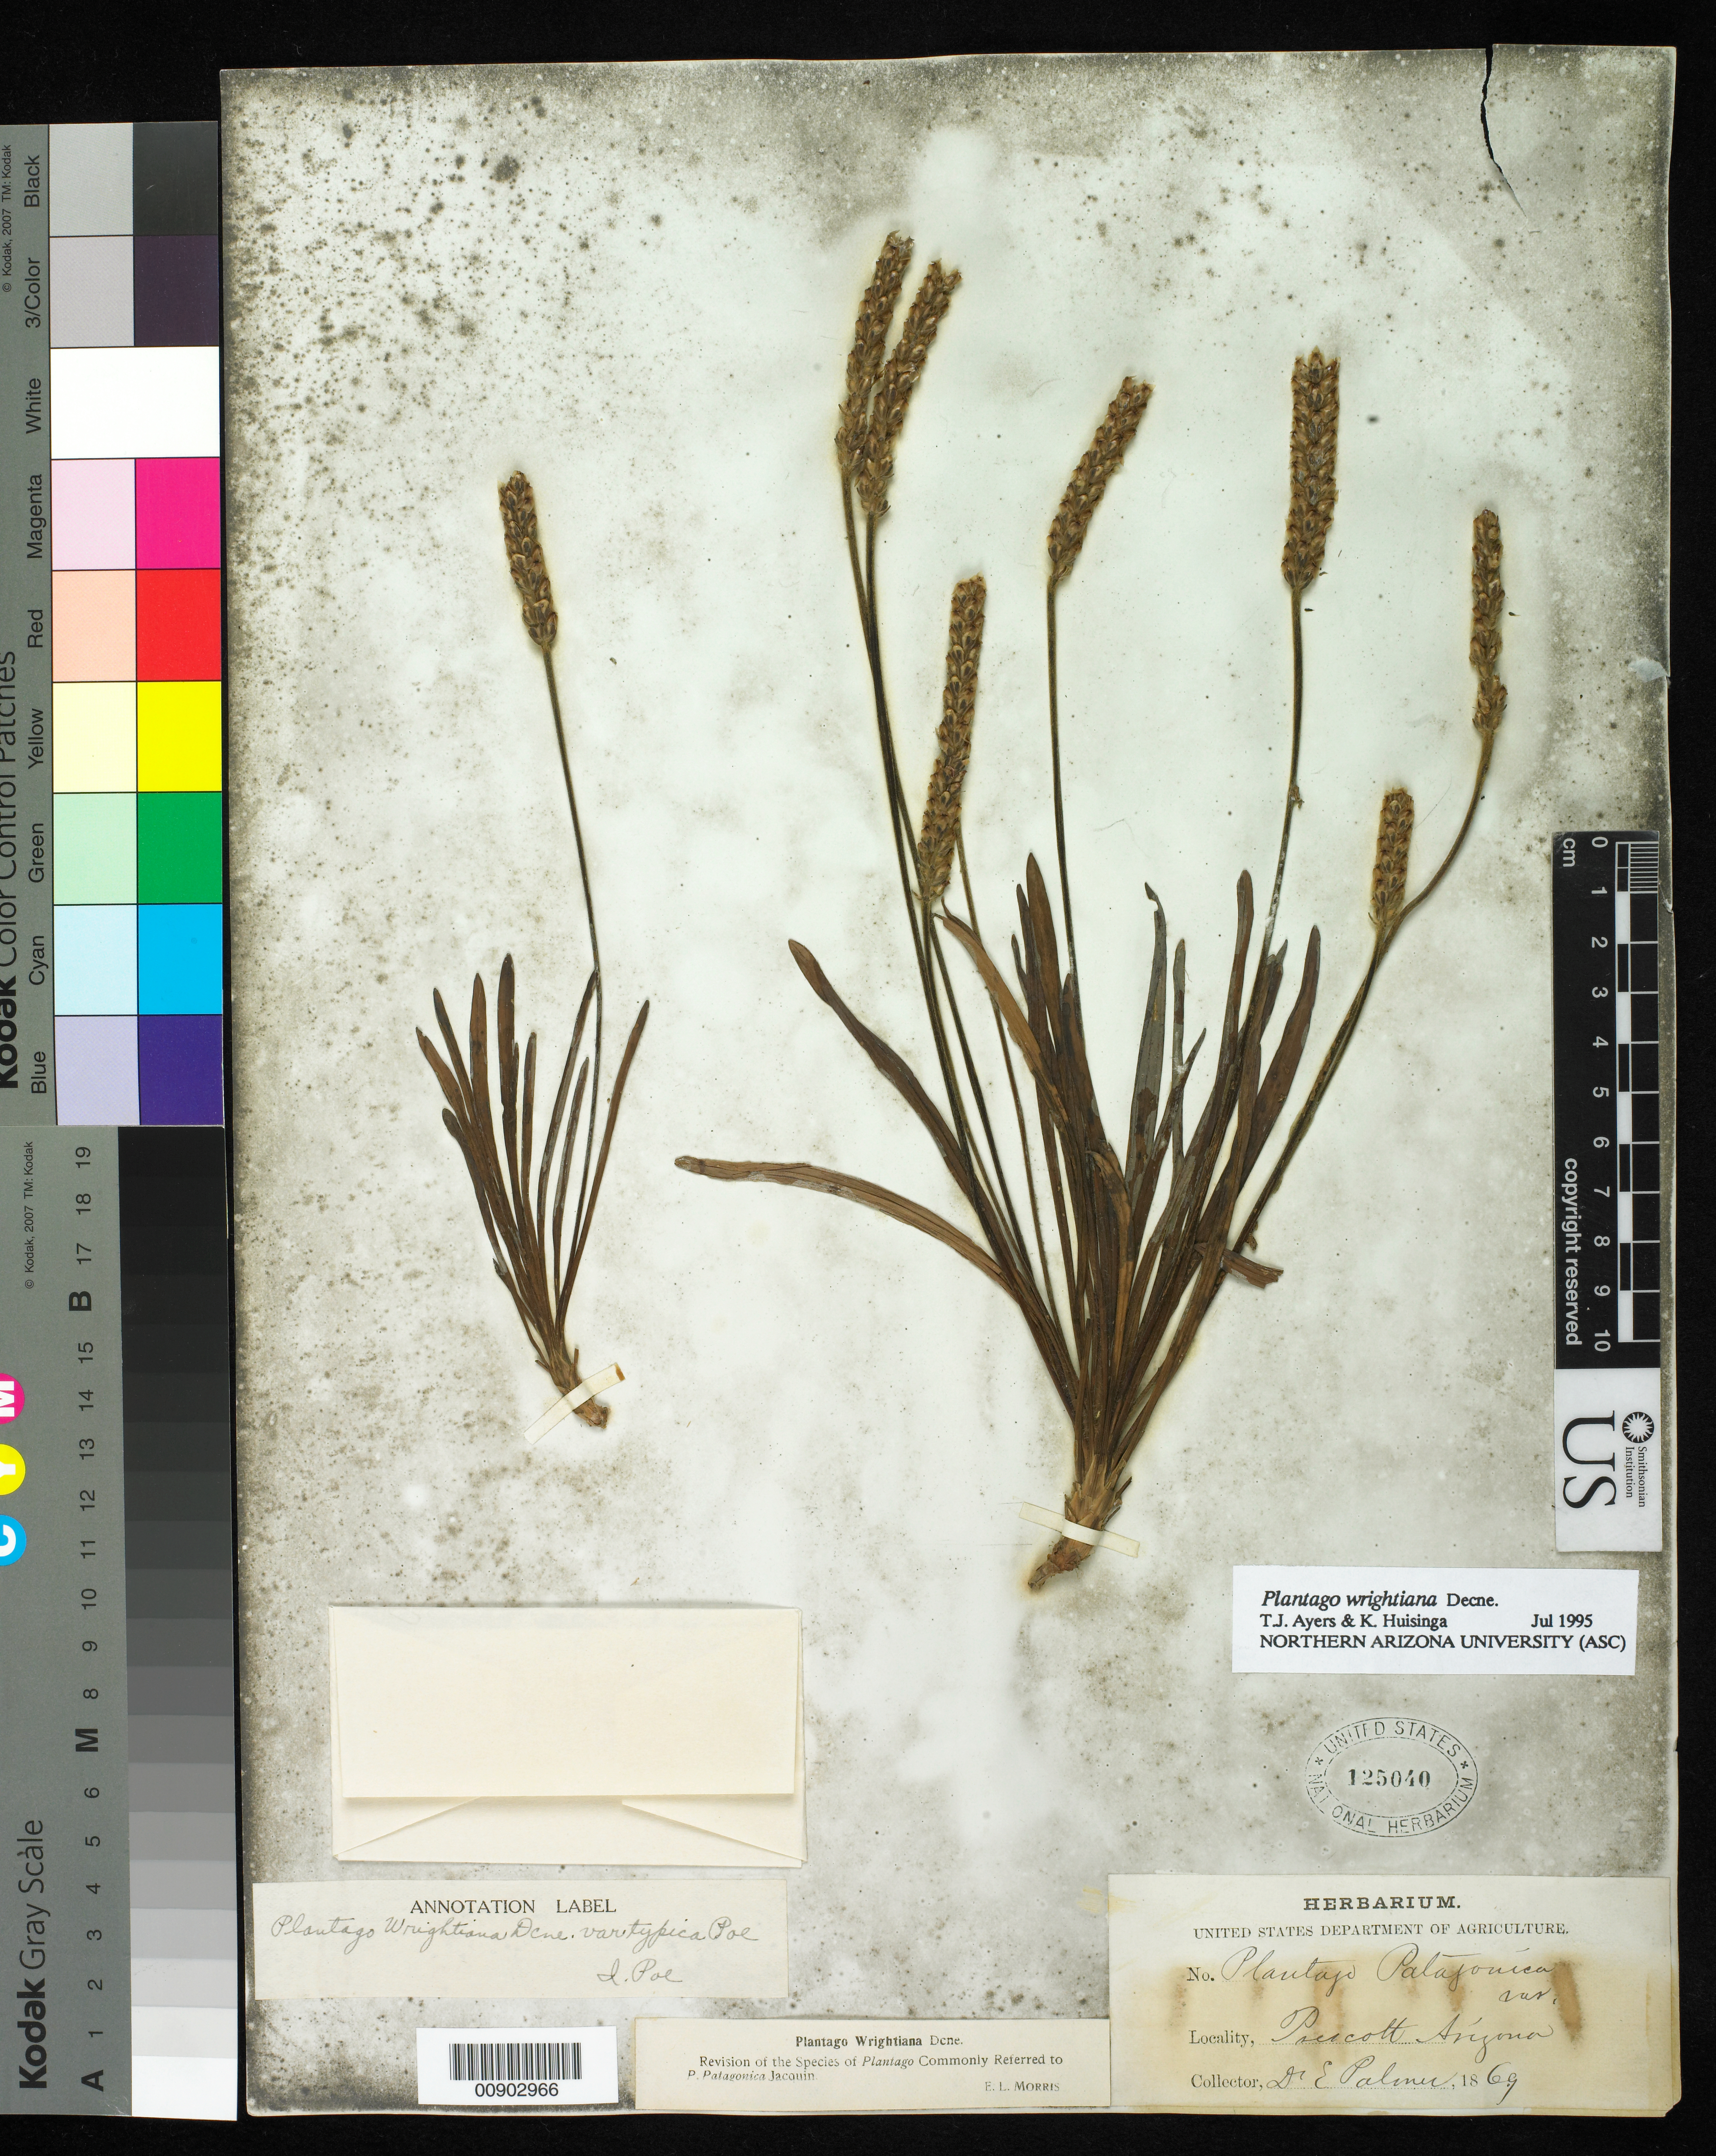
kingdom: Plantae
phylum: Tracheophyta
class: Magnoliopsida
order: Lamiales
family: Plantaginaceae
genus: Plantago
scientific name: Plantago wrightiana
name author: Decne. ex A. DC.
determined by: Ayers, T. J.; Huisinga, K.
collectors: E. Palmer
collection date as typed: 1869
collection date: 1869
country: United States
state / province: Arizona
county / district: Yavapai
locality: Prescott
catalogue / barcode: US 125040